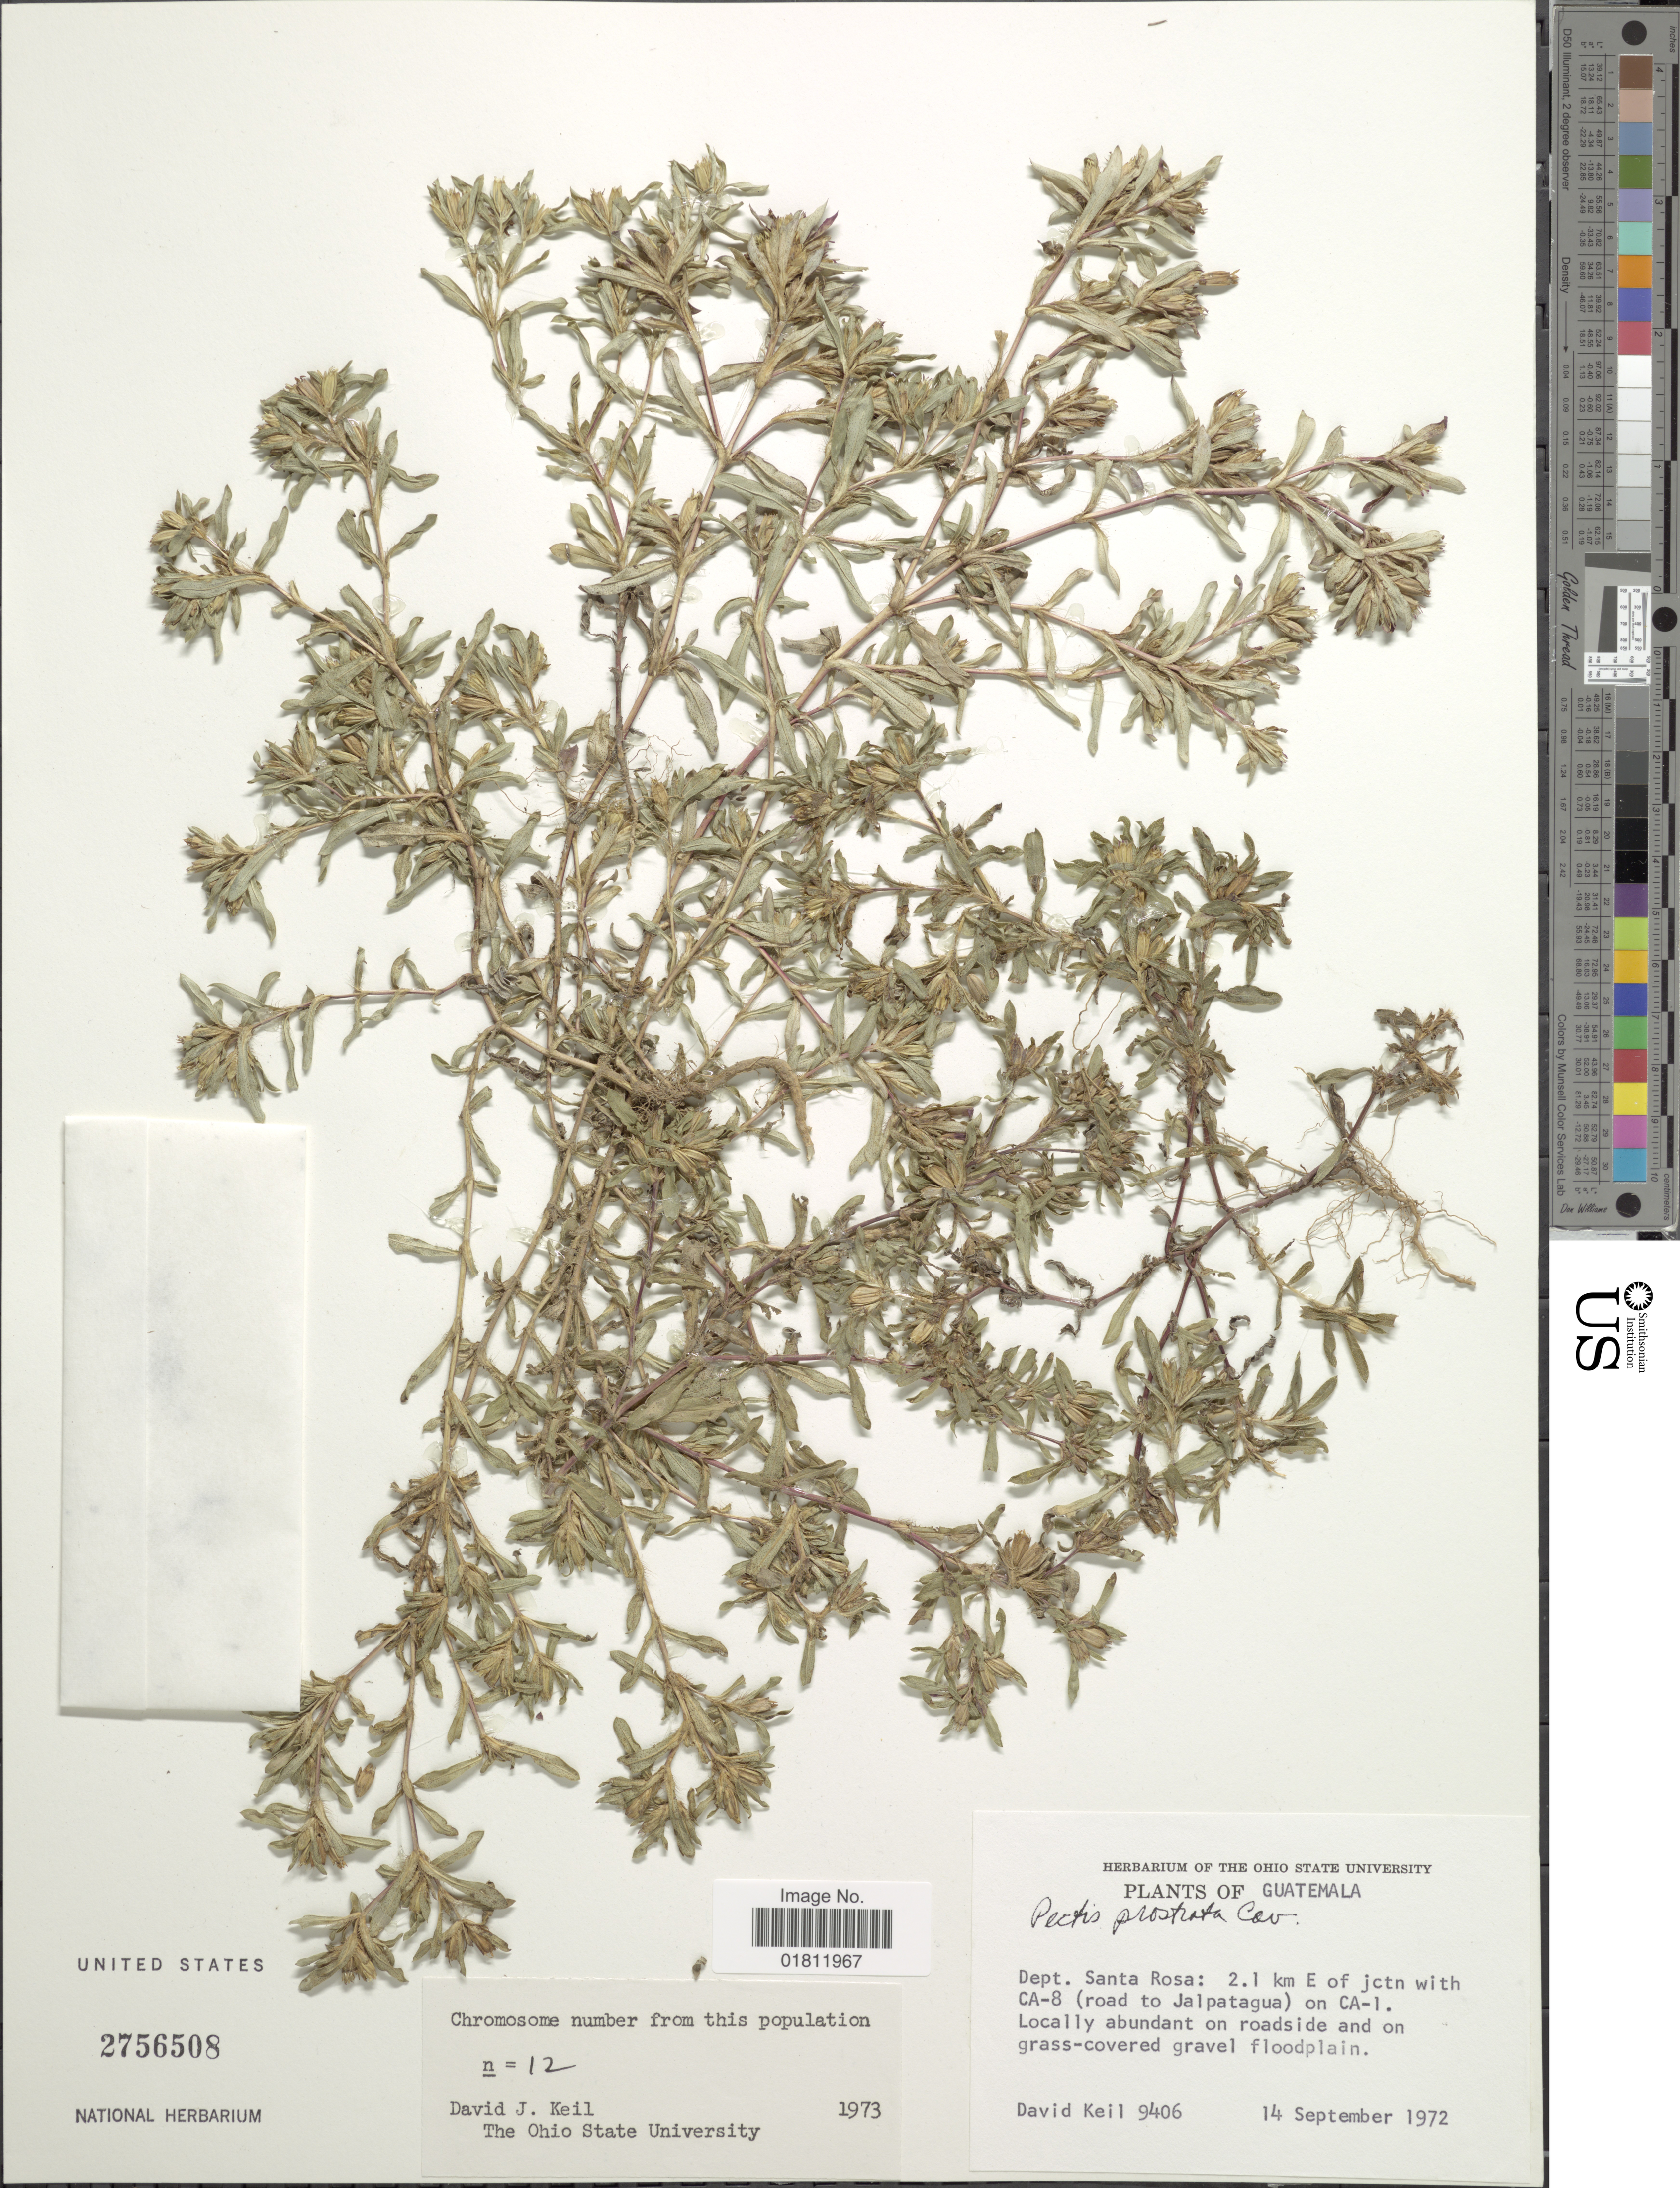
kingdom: Plantae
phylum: Tracheophyta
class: Magnoliopsida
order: Asterales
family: Asteraceae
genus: Pectis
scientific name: Pectis prostrata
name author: Cav.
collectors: D. J. Keil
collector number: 9406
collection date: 1972-09-14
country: Guatemala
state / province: Santa Rosa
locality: Dept. Santa Rosa: 2.1 km E of jctn with CA-8 (road to Jalpatagua) on CA-1.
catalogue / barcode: US 2756508